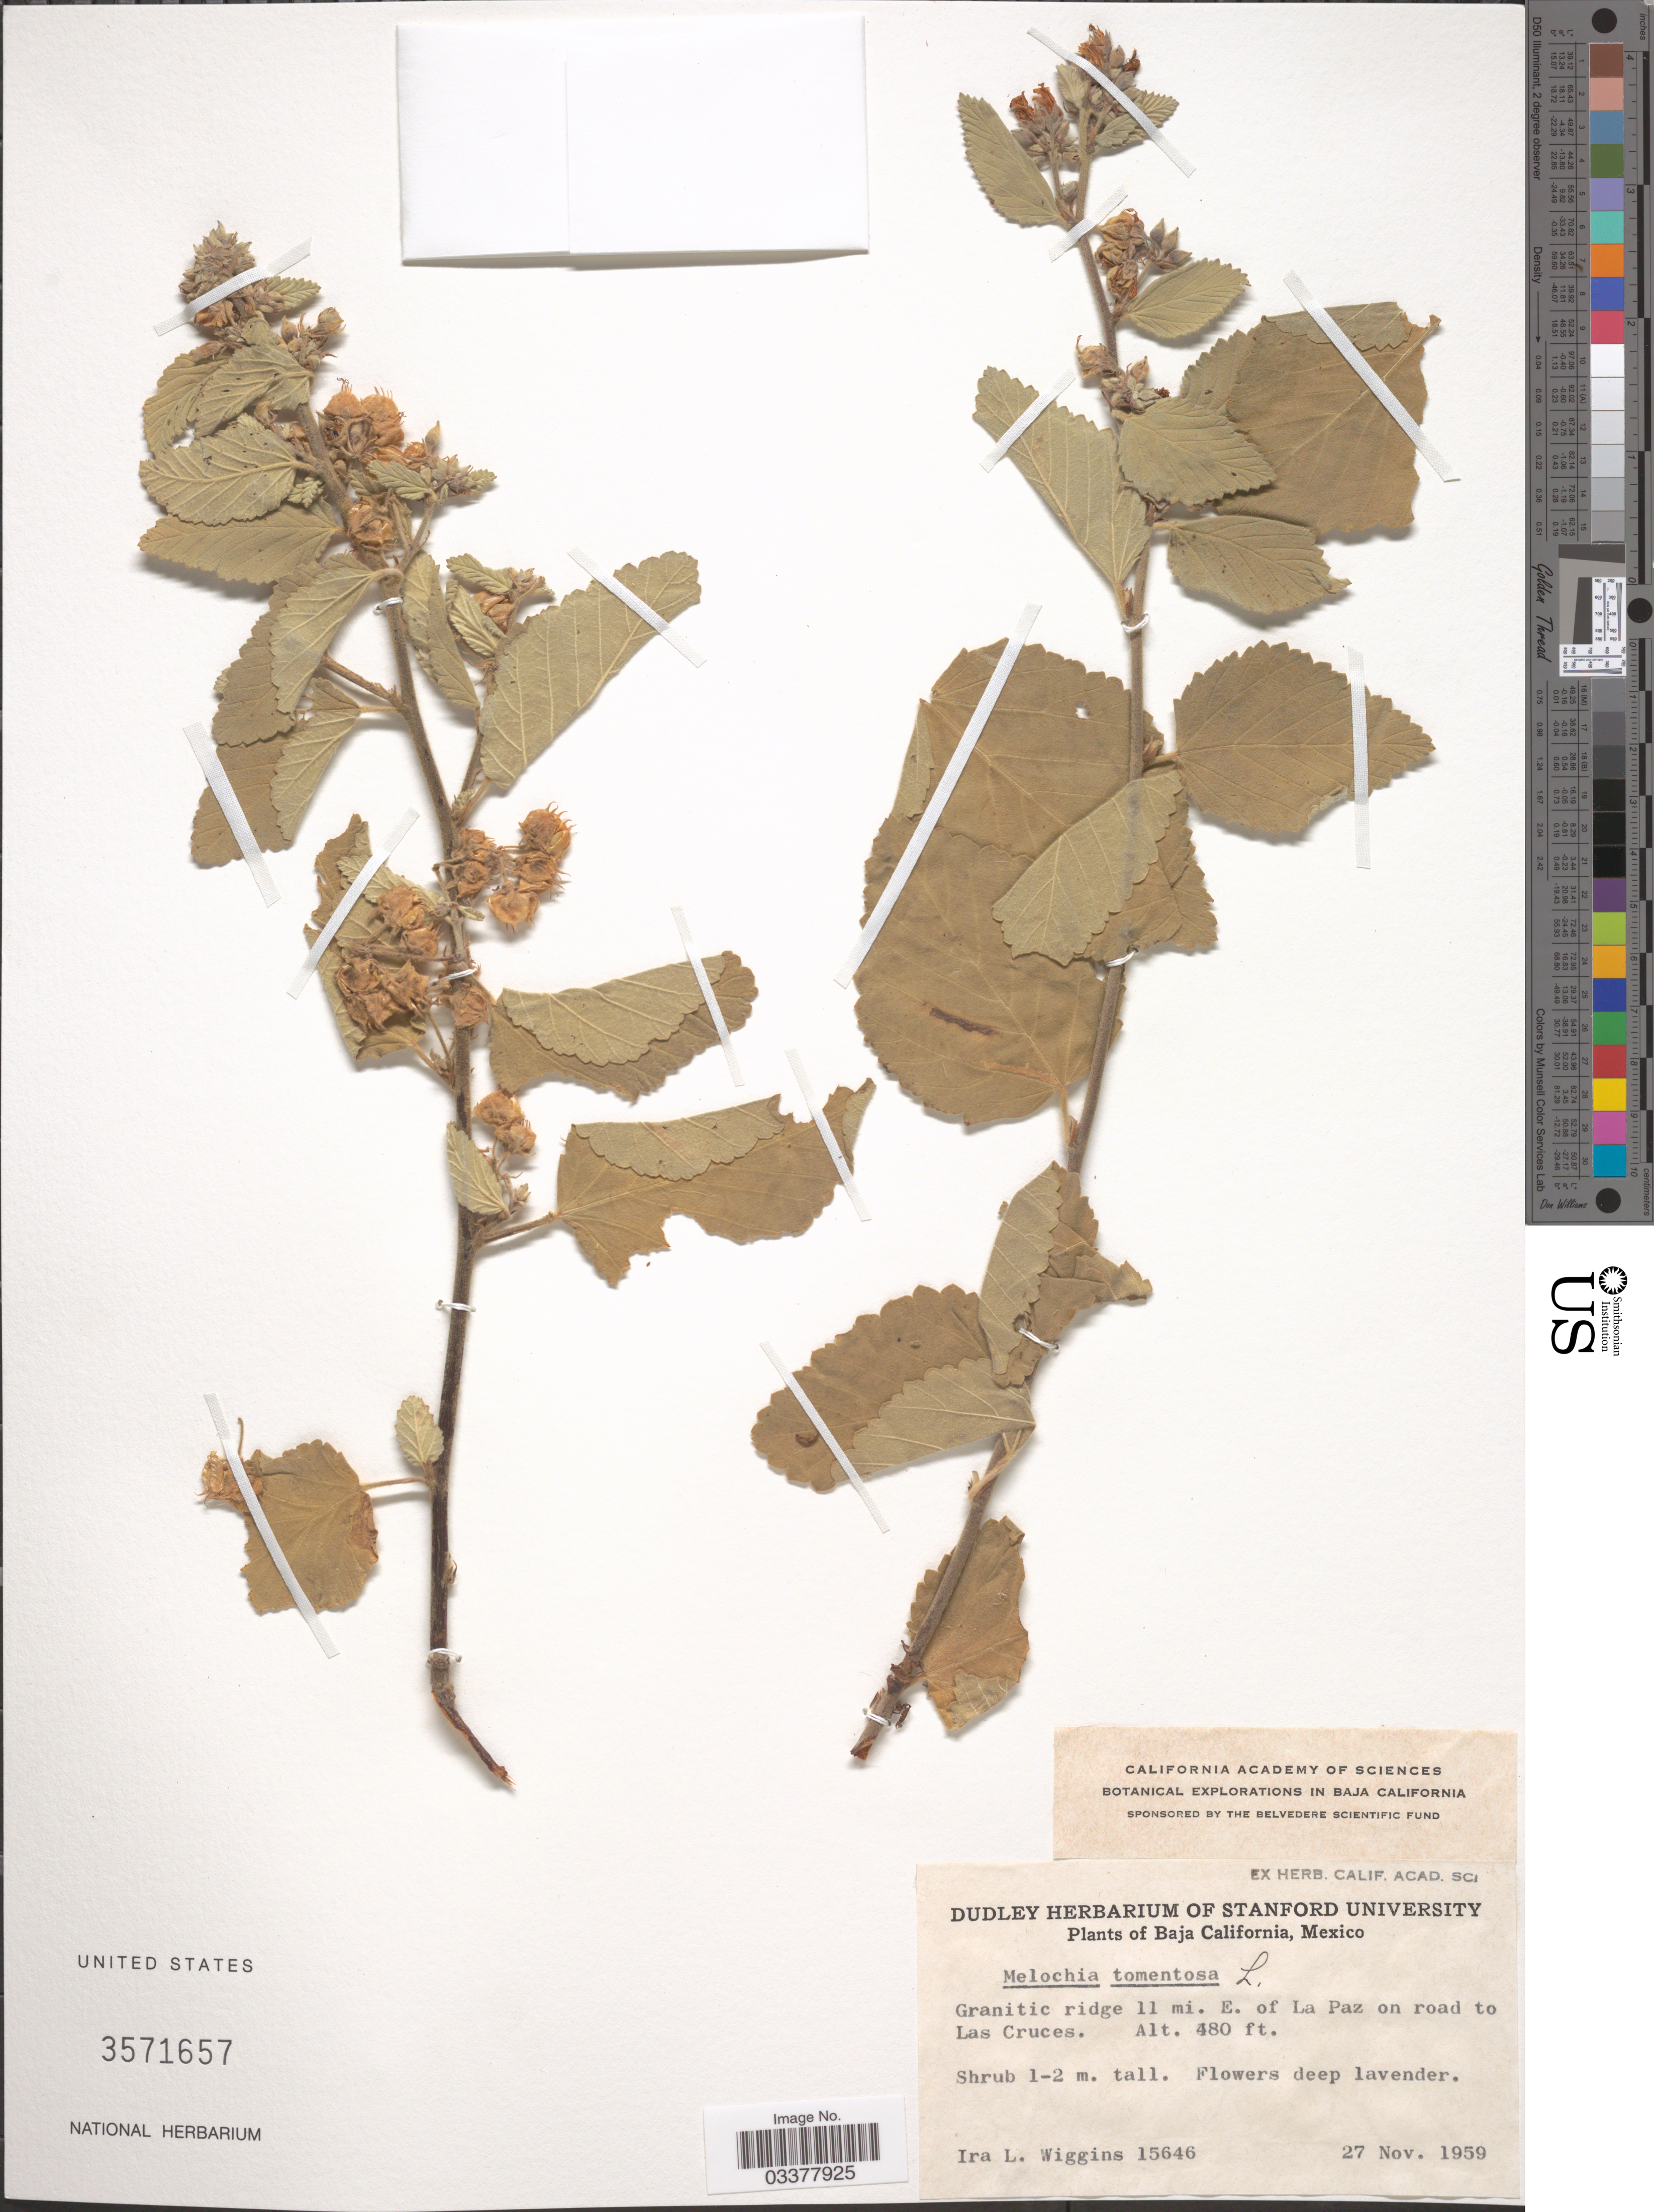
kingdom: Plantae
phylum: Tracheophyta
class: Magnoliopsida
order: Malvales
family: Malvaceae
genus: Melochia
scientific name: Melochia tomentosa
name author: L.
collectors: I. L. Wiggins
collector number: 15646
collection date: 1959-11-27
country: Mexico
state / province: Baja California Sur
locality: Granitic ridge 11 mi. E. of La Paz on road to Las Cruces.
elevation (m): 146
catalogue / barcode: US 3571657